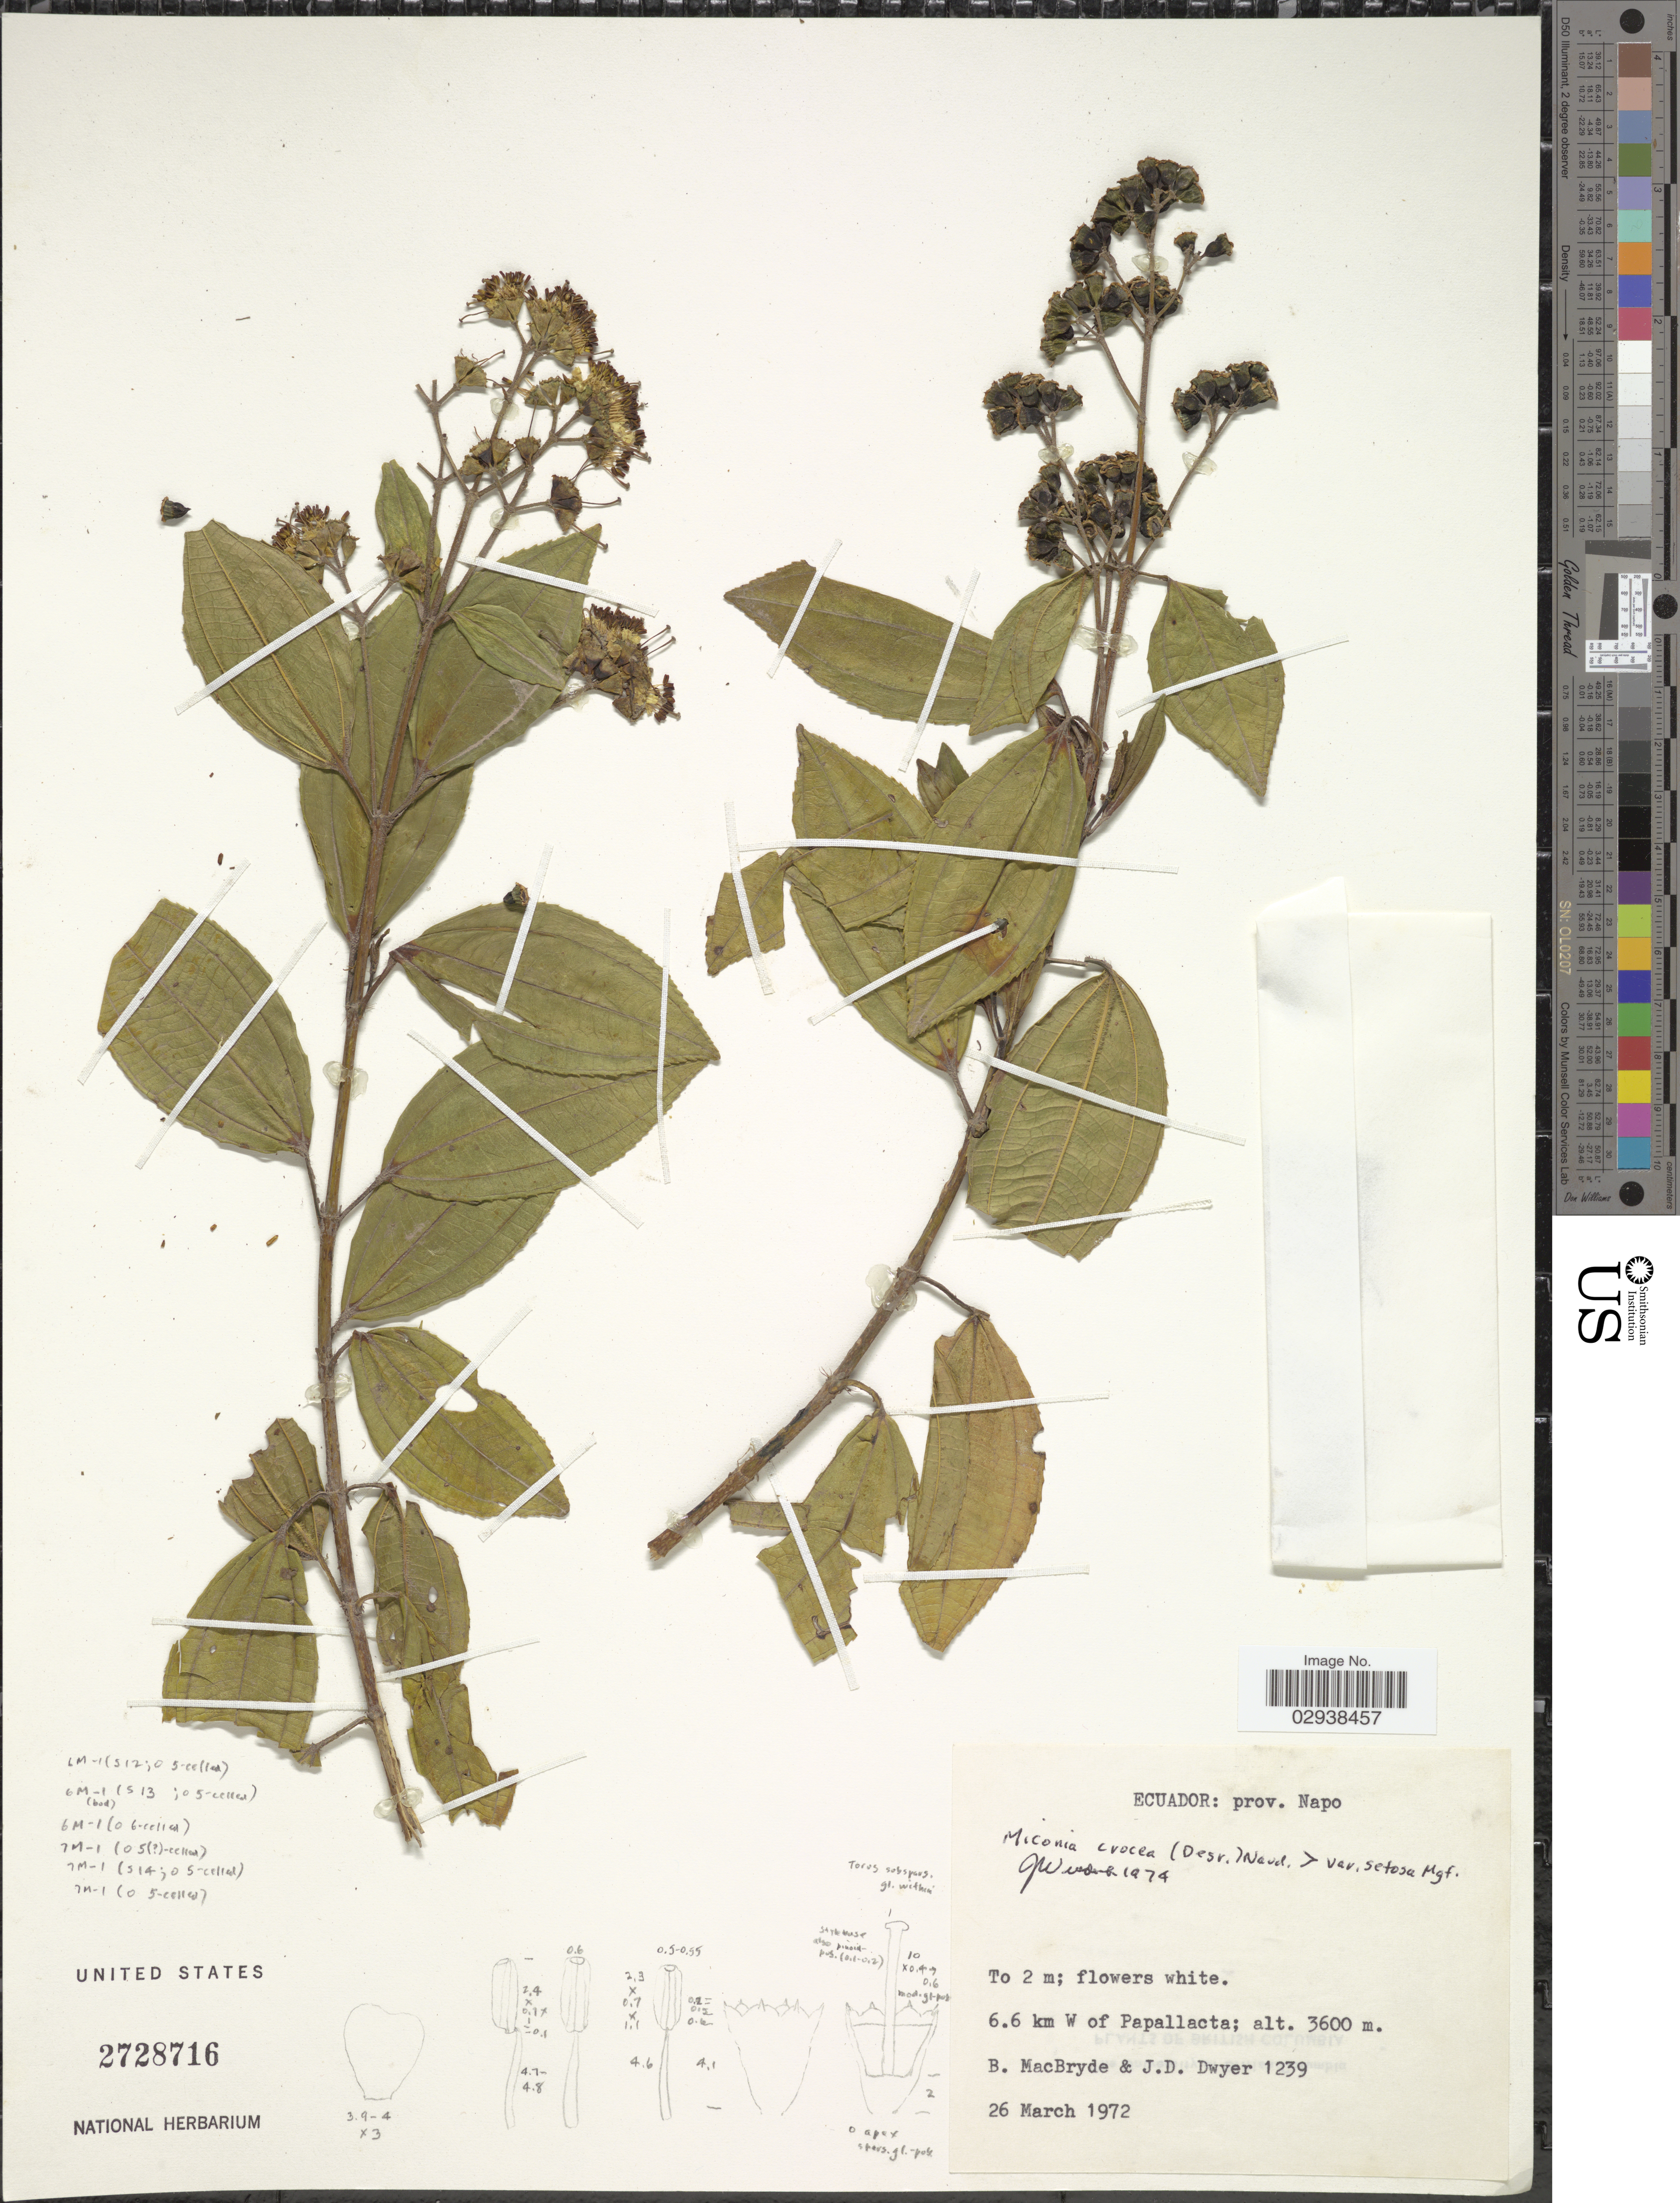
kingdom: Plantae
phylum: Tracheophyta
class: Magnoliopsida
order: Myrtales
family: Melastomataceae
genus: Miconia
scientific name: Miconia crocea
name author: (Desr.) Naudin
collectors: B. MacBryde & J. D. Dwyer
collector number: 1239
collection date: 1972-03-26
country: Ecuador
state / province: Napo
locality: Prov. Napo, 6.6 km W of Papallacta.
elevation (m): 3600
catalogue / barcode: US 2728716